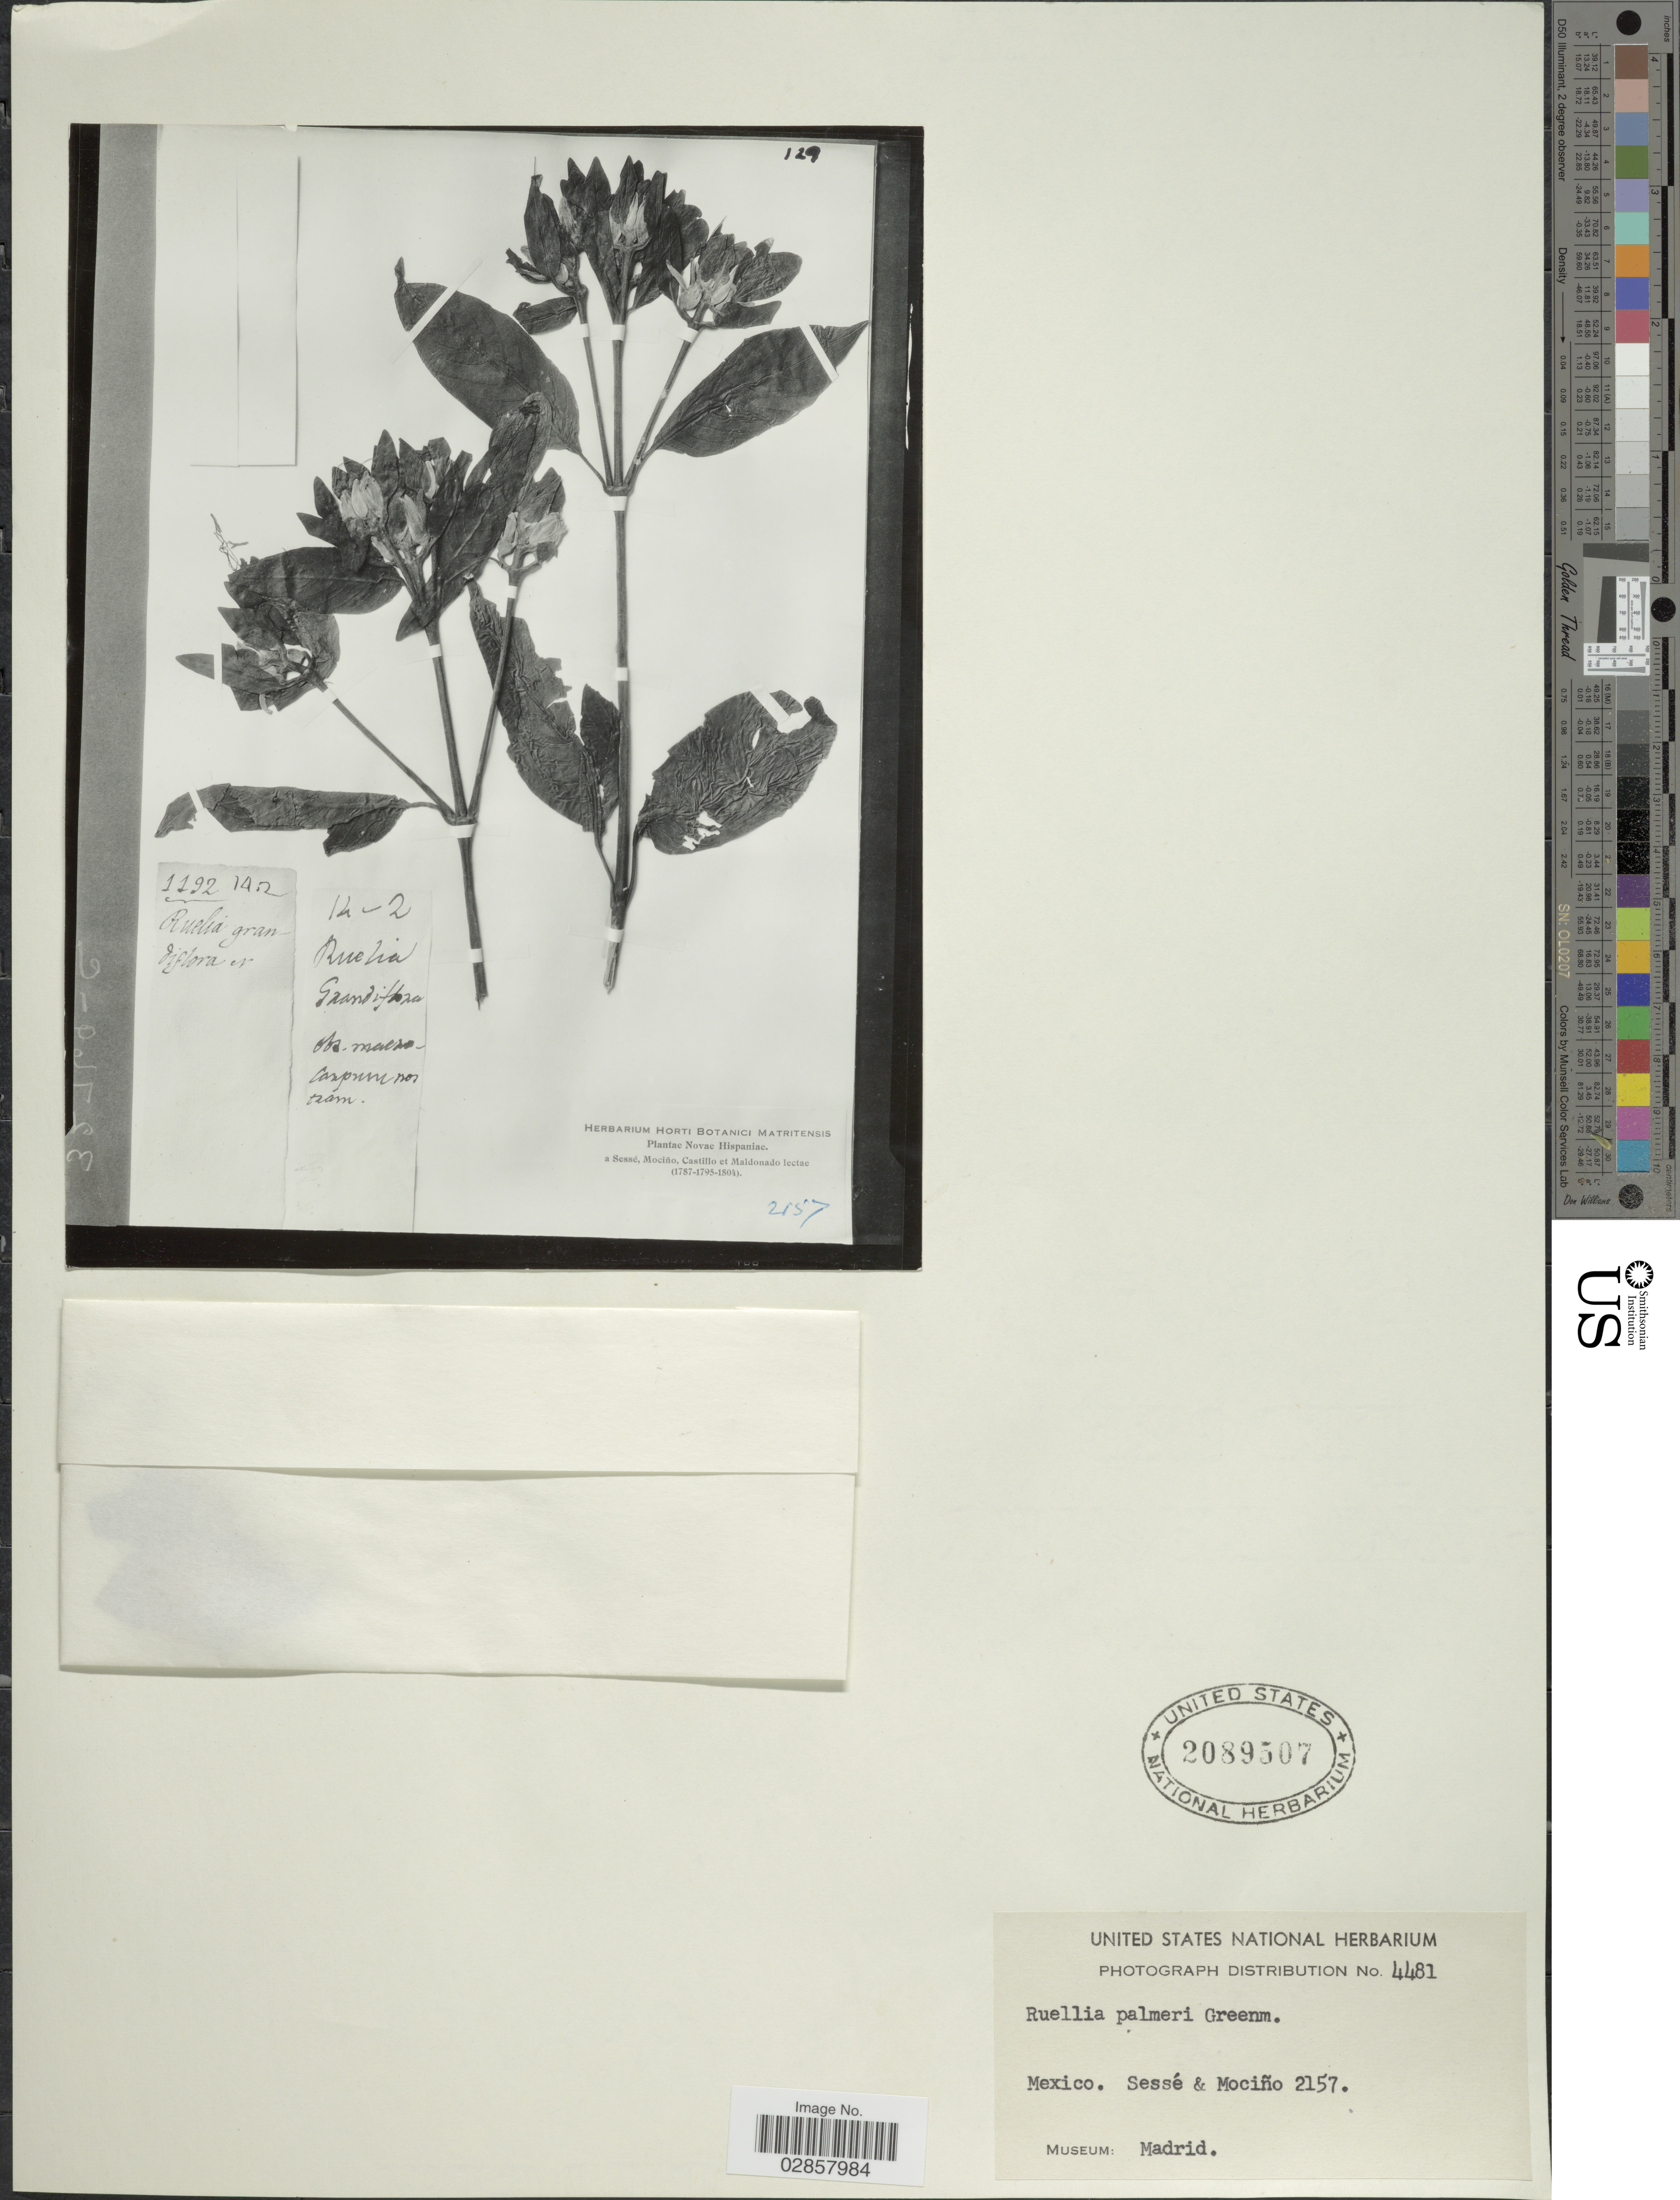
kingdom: Plantae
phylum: Tracheophyta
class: Magnoliopsida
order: Lamiales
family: Acanthaceae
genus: Ruellia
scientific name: Ruellia petiolaris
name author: (Nees) T.F. Daniel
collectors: Sessé, -- & Mociño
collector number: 2157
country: Mexico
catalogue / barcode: US 2089507